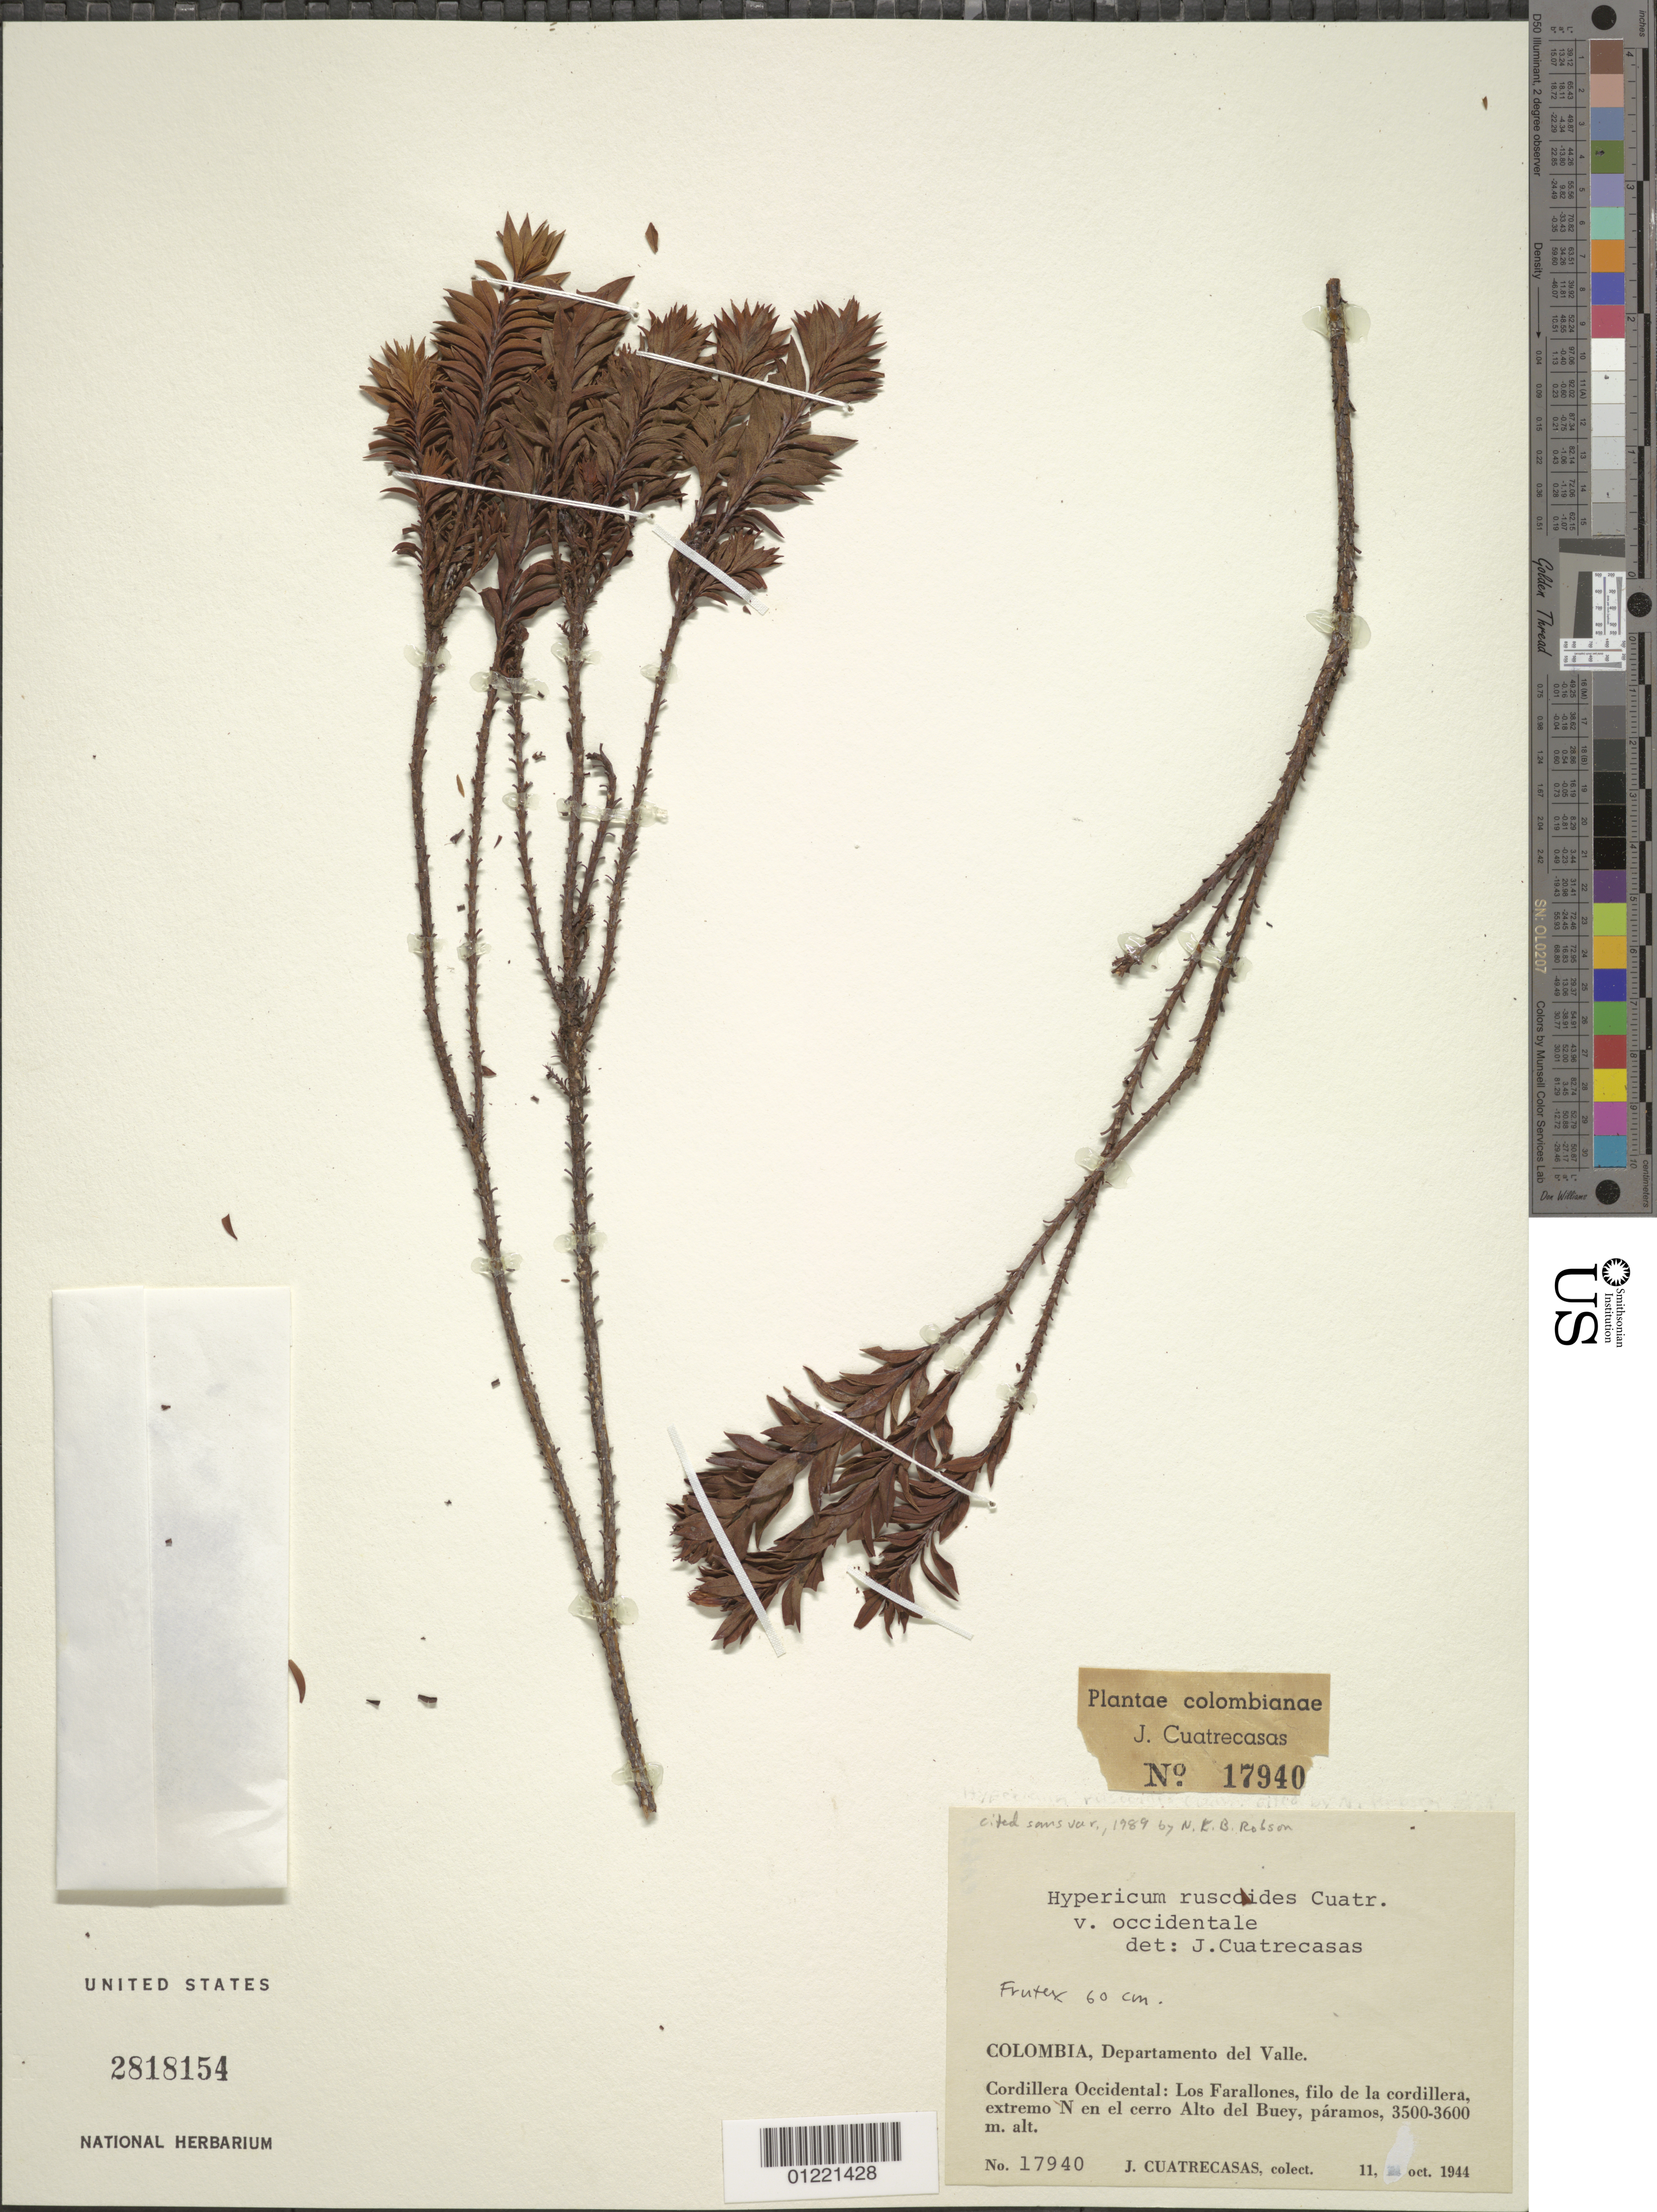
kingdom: Plantae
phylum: Tracheophyta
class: Magnoliopsida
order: Malpighiales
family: Hypericaceae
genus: Hypericum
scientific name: Hypericum ruscoides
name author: Cuatrec.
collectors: J. Cuatrecasas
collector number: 17940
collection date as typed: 11 Oct 1944 to 12 Oct 1944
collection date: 1944-10-11/1944-10-12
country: Colombia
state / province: Valle del Cauca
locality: Cordillera Occidental: Los Farallones, Filo de la Cordillera, extremo N en el Cerro Alto del Buey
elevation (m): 3500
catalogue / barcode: US 2818154